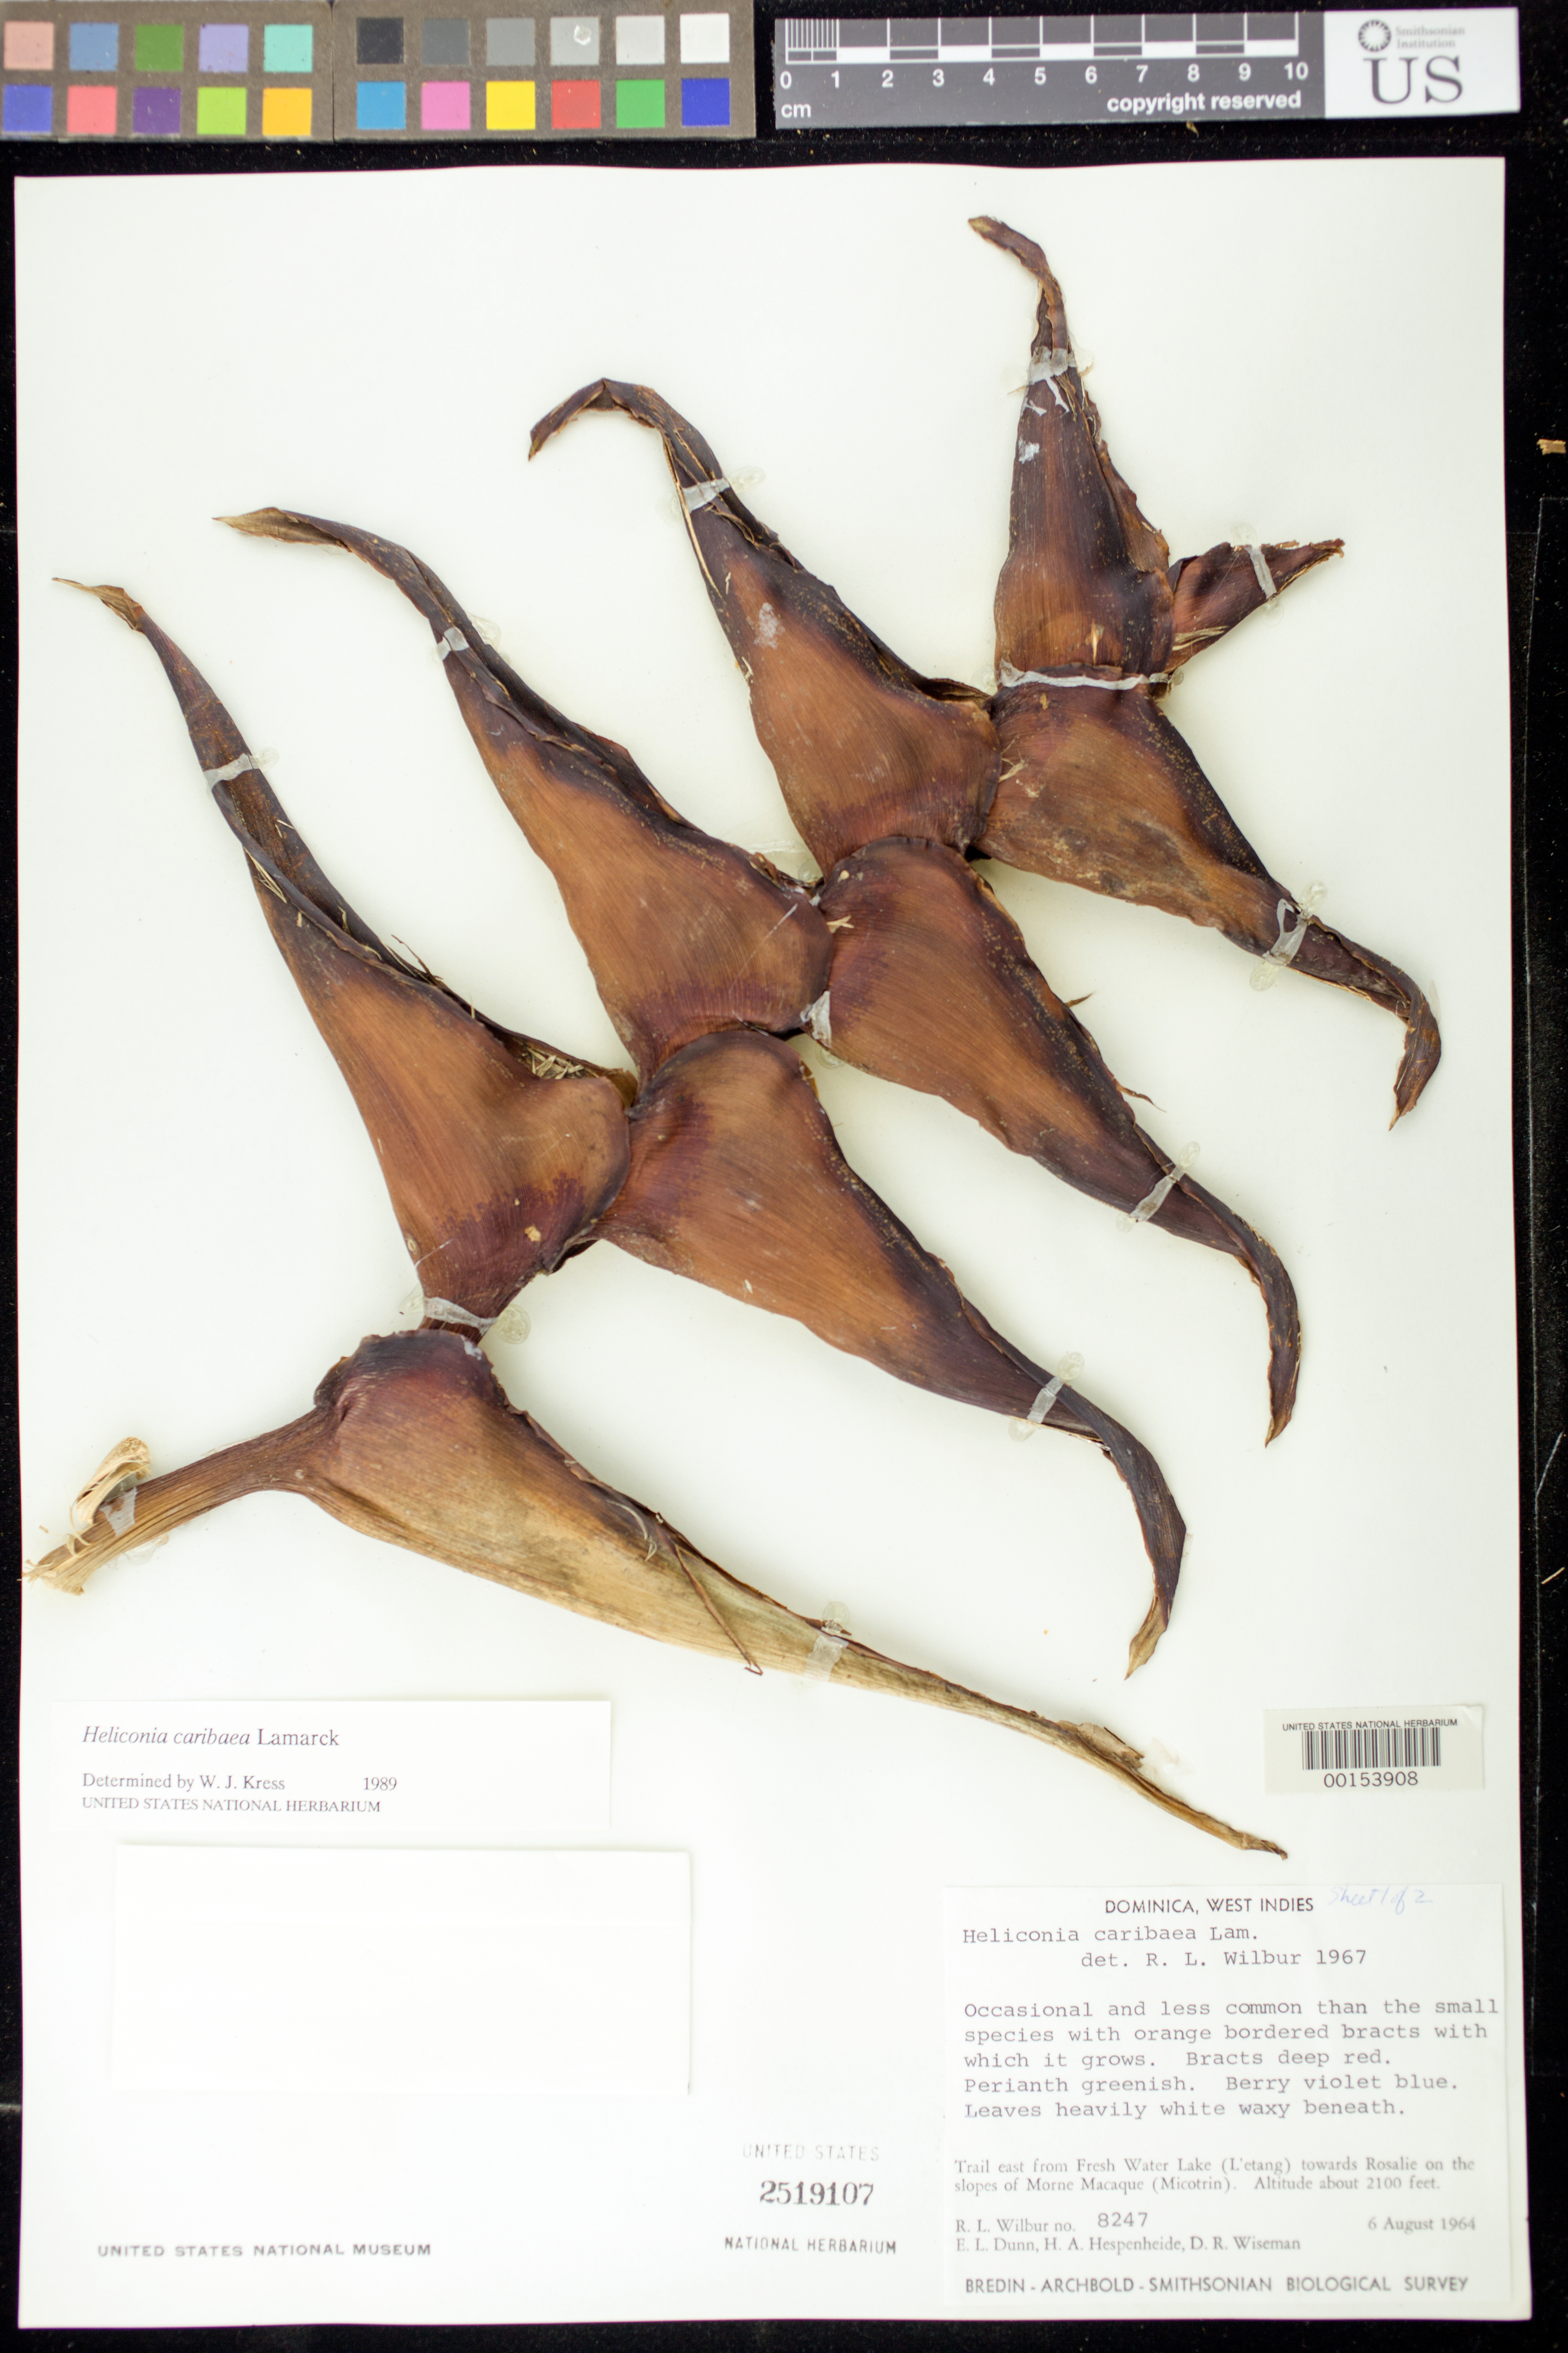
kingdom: Plantae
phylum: Tracheophyta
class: Liliopsida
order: Zingiberales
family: Heliconiaceae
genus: Heliconia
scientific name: Heliconia caribaea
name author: Lam.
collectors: R. L. Wilbur, E. Dunn, H. A. Hespenheide & D. R. Wiseman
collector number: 8247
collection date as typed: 06 Aug 1964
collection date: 1964-08-06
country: Dominica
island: Dominica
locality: Trail e from fresh water lake (l'etang) towards rosalie on slopes of morne macaque (micotrin)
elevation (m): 640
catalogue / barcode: US 2519107